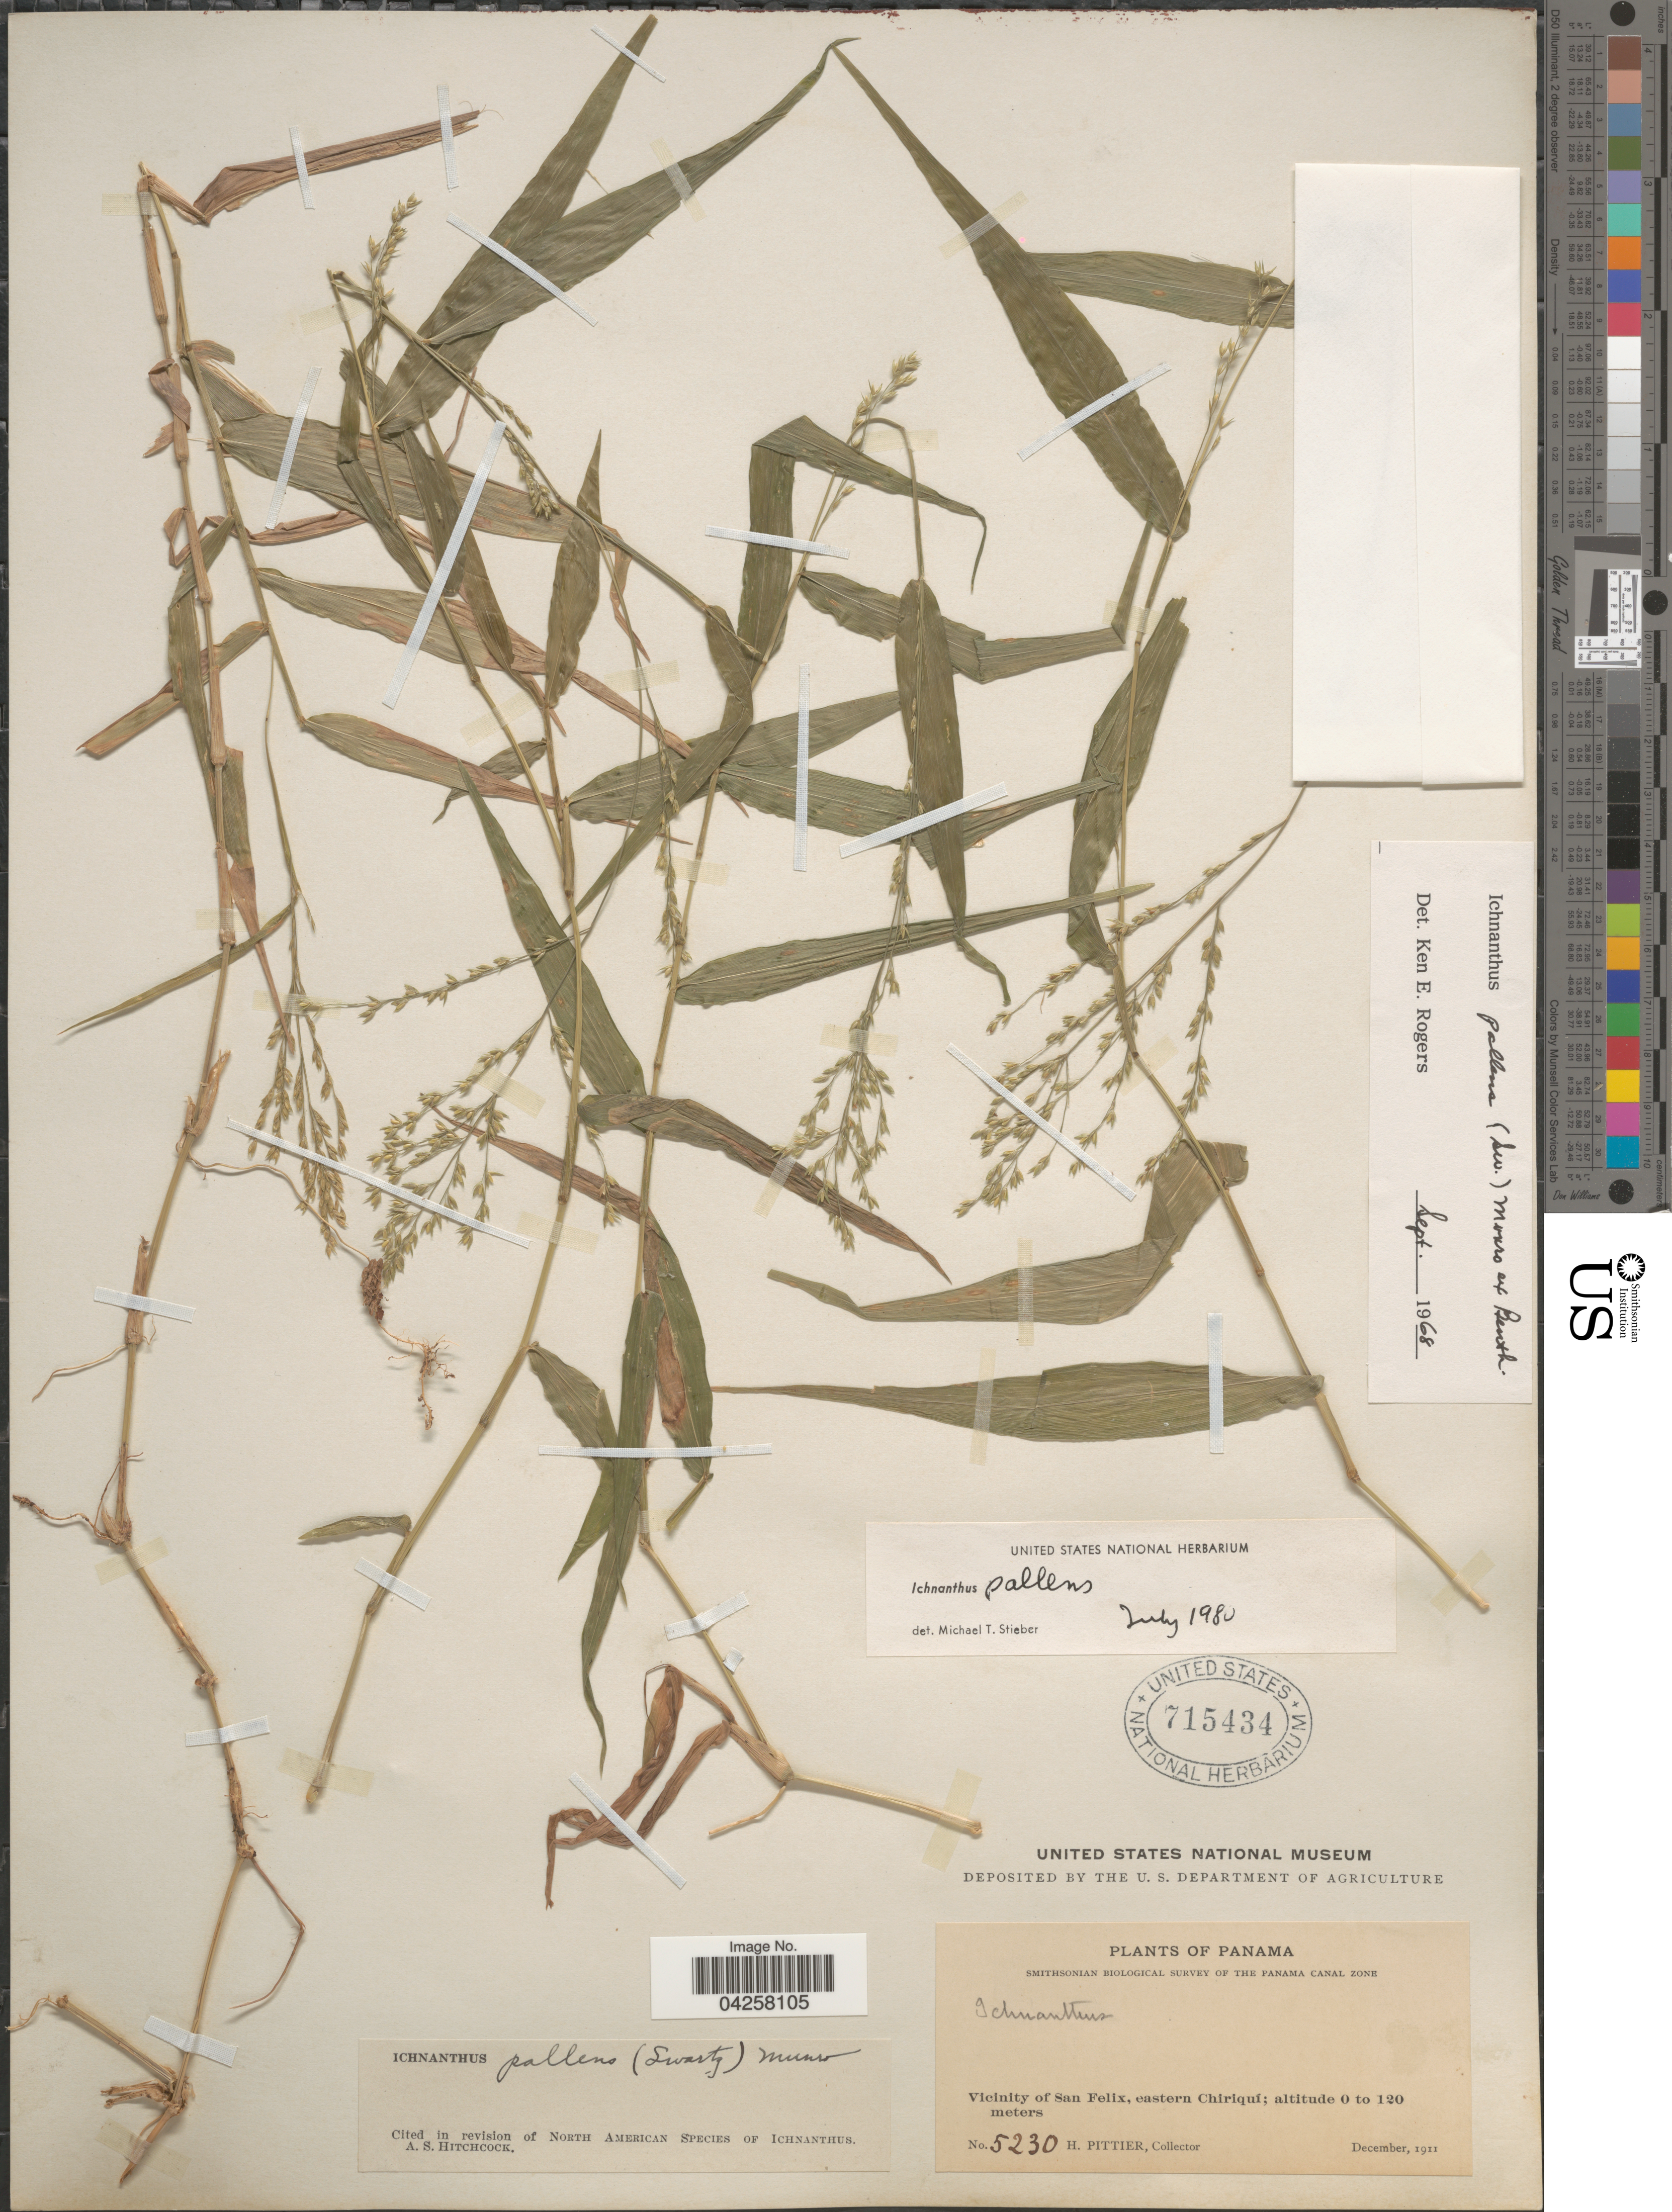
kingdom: Plantae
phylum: Tracheophyta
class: Liliopsida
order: Poales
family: Poaceae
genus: Ichnanthus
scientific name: Ichnanthus pallens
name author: (Sw.) Munro ex Benth.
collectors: H. F. Pittier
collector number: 5230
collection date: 1911-12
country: Panama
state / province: Chiriqui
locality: Smithsonian Biological Survey of the Panama Canal Zone. Vicinity of San Felix, eastern Chiriqui.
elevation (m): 0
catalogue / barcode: US 715434